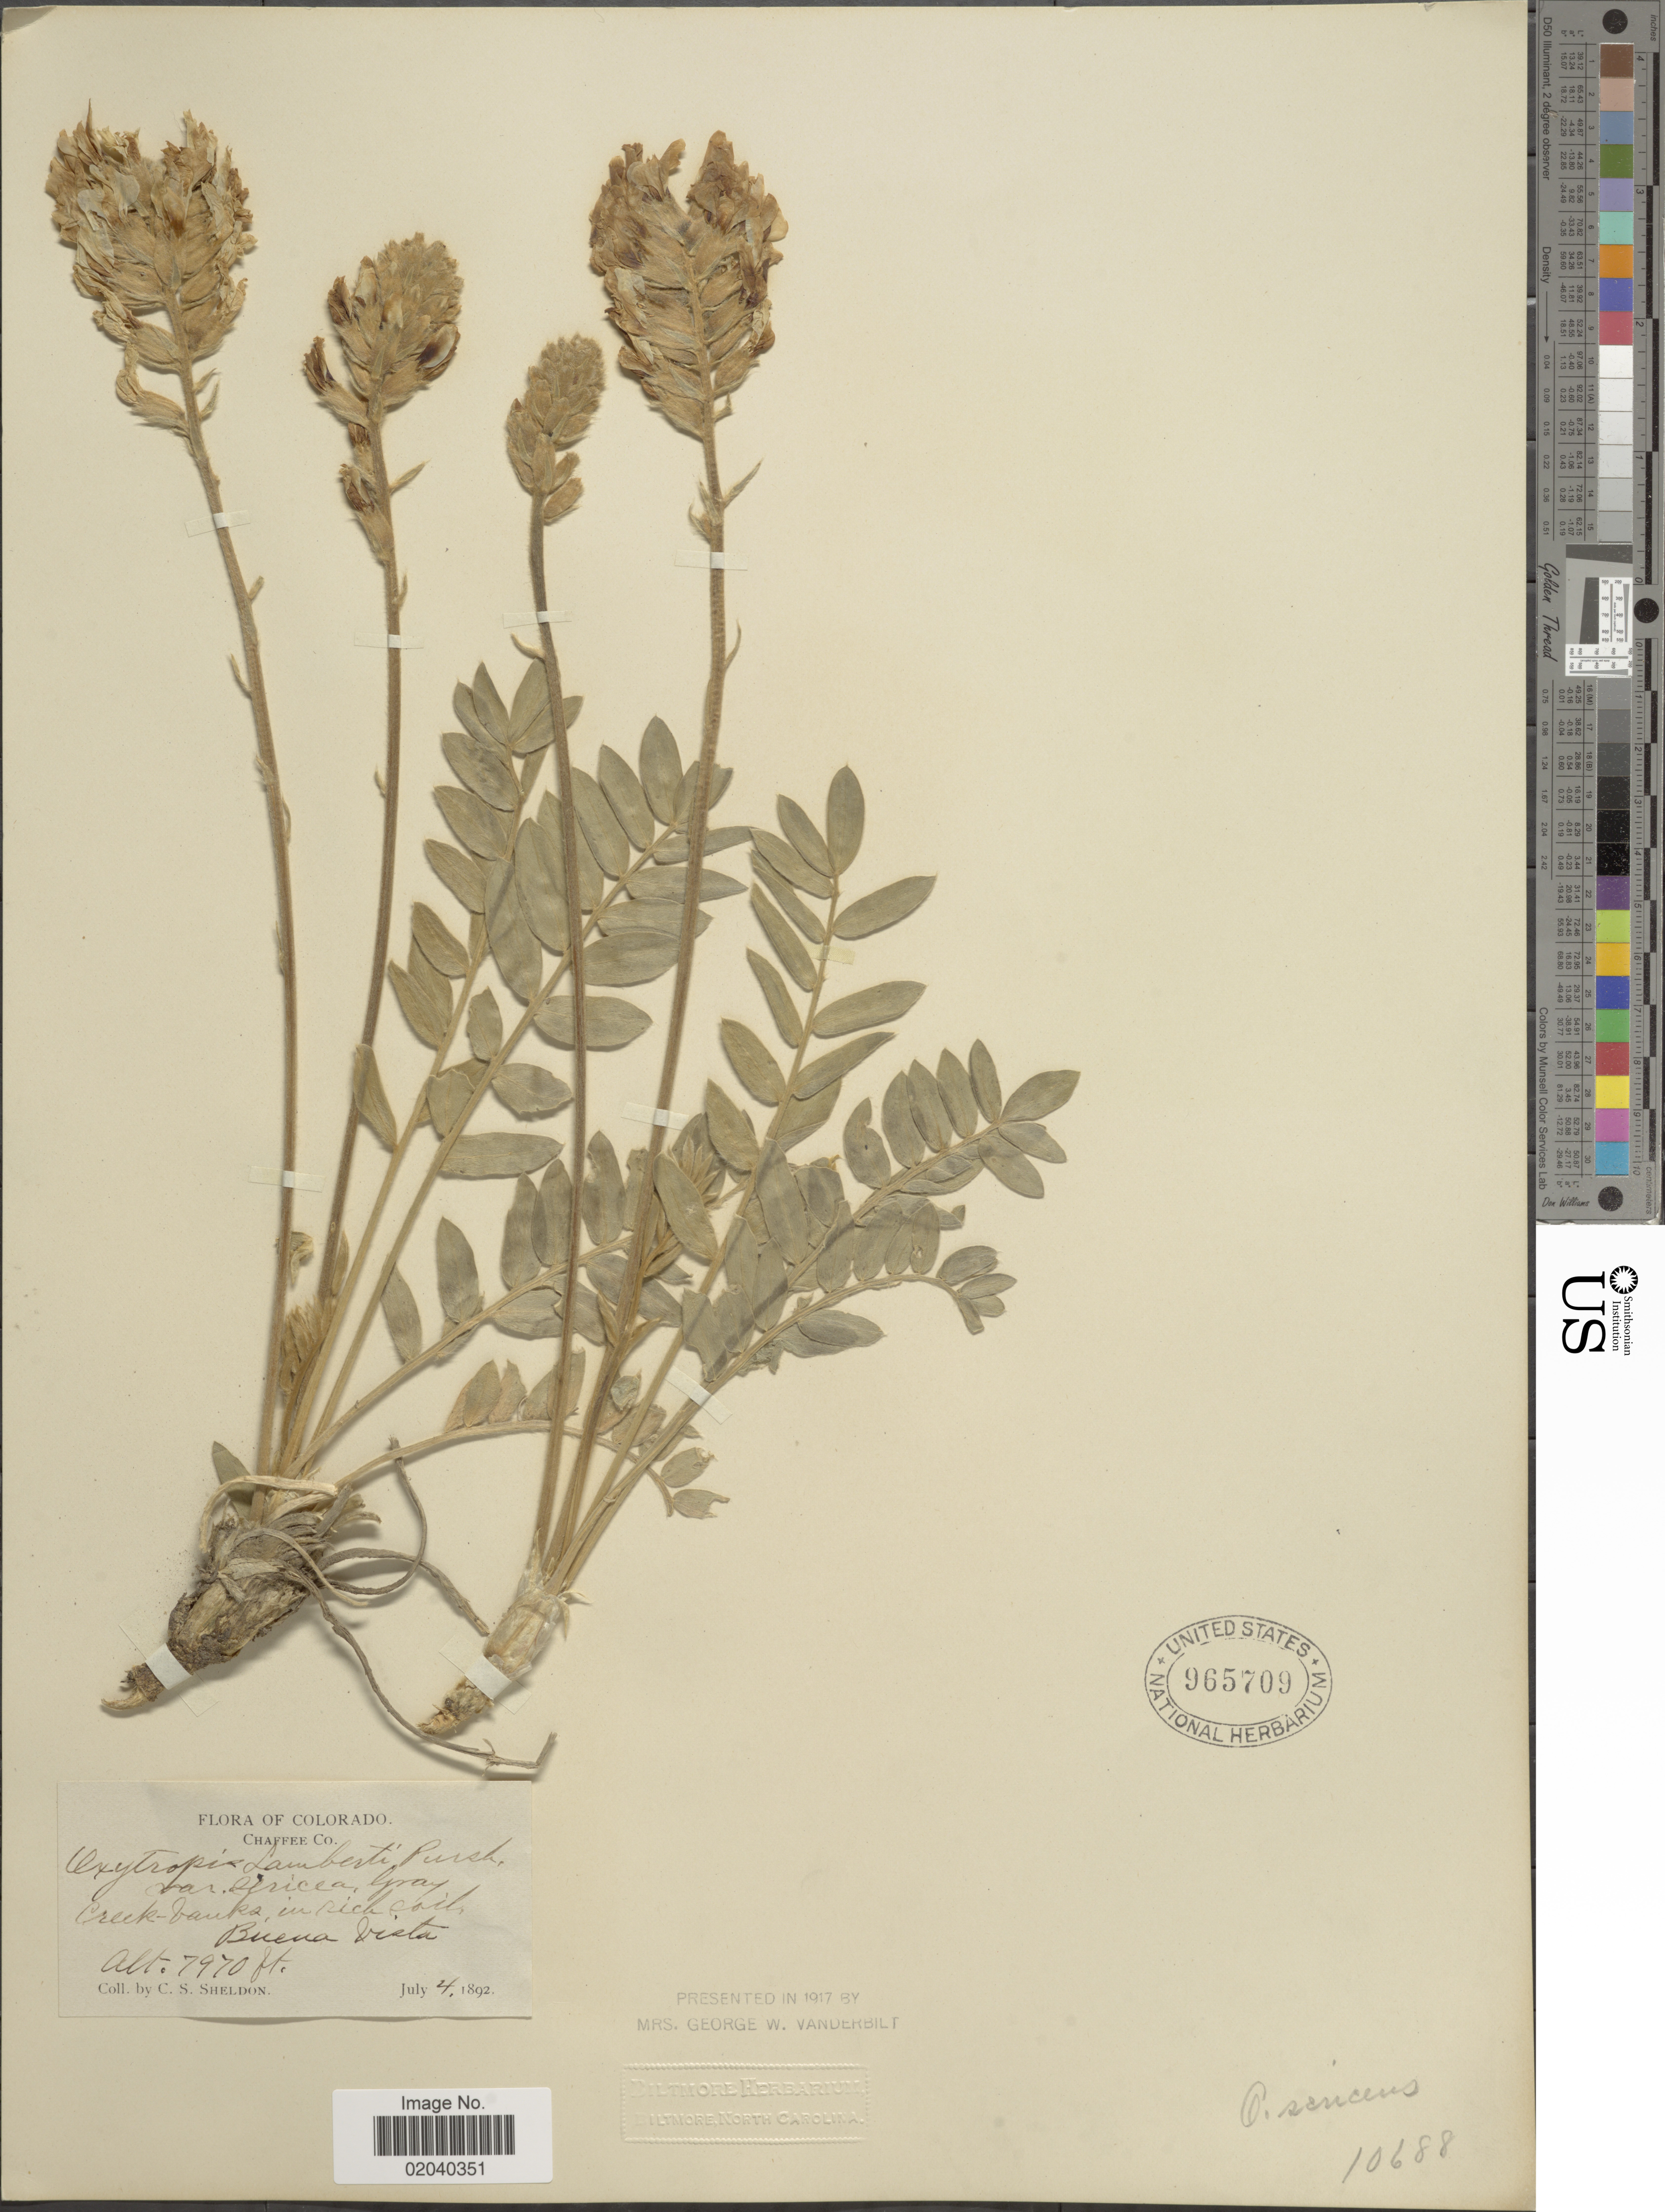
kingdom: Plantae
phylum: Tracheophyta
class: Magnoliopsida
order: Fabales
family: Fabaceae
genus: Oxytropis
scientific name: Oxytropis sericea var. sericea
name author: Nutt.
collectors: C. S. Sheldon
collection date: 1892-07-04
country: United States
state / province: Colorado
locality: Chaffee Co. Creek-banks, in rich soil. Buena Vista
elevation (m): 2429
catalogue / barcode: US 965709